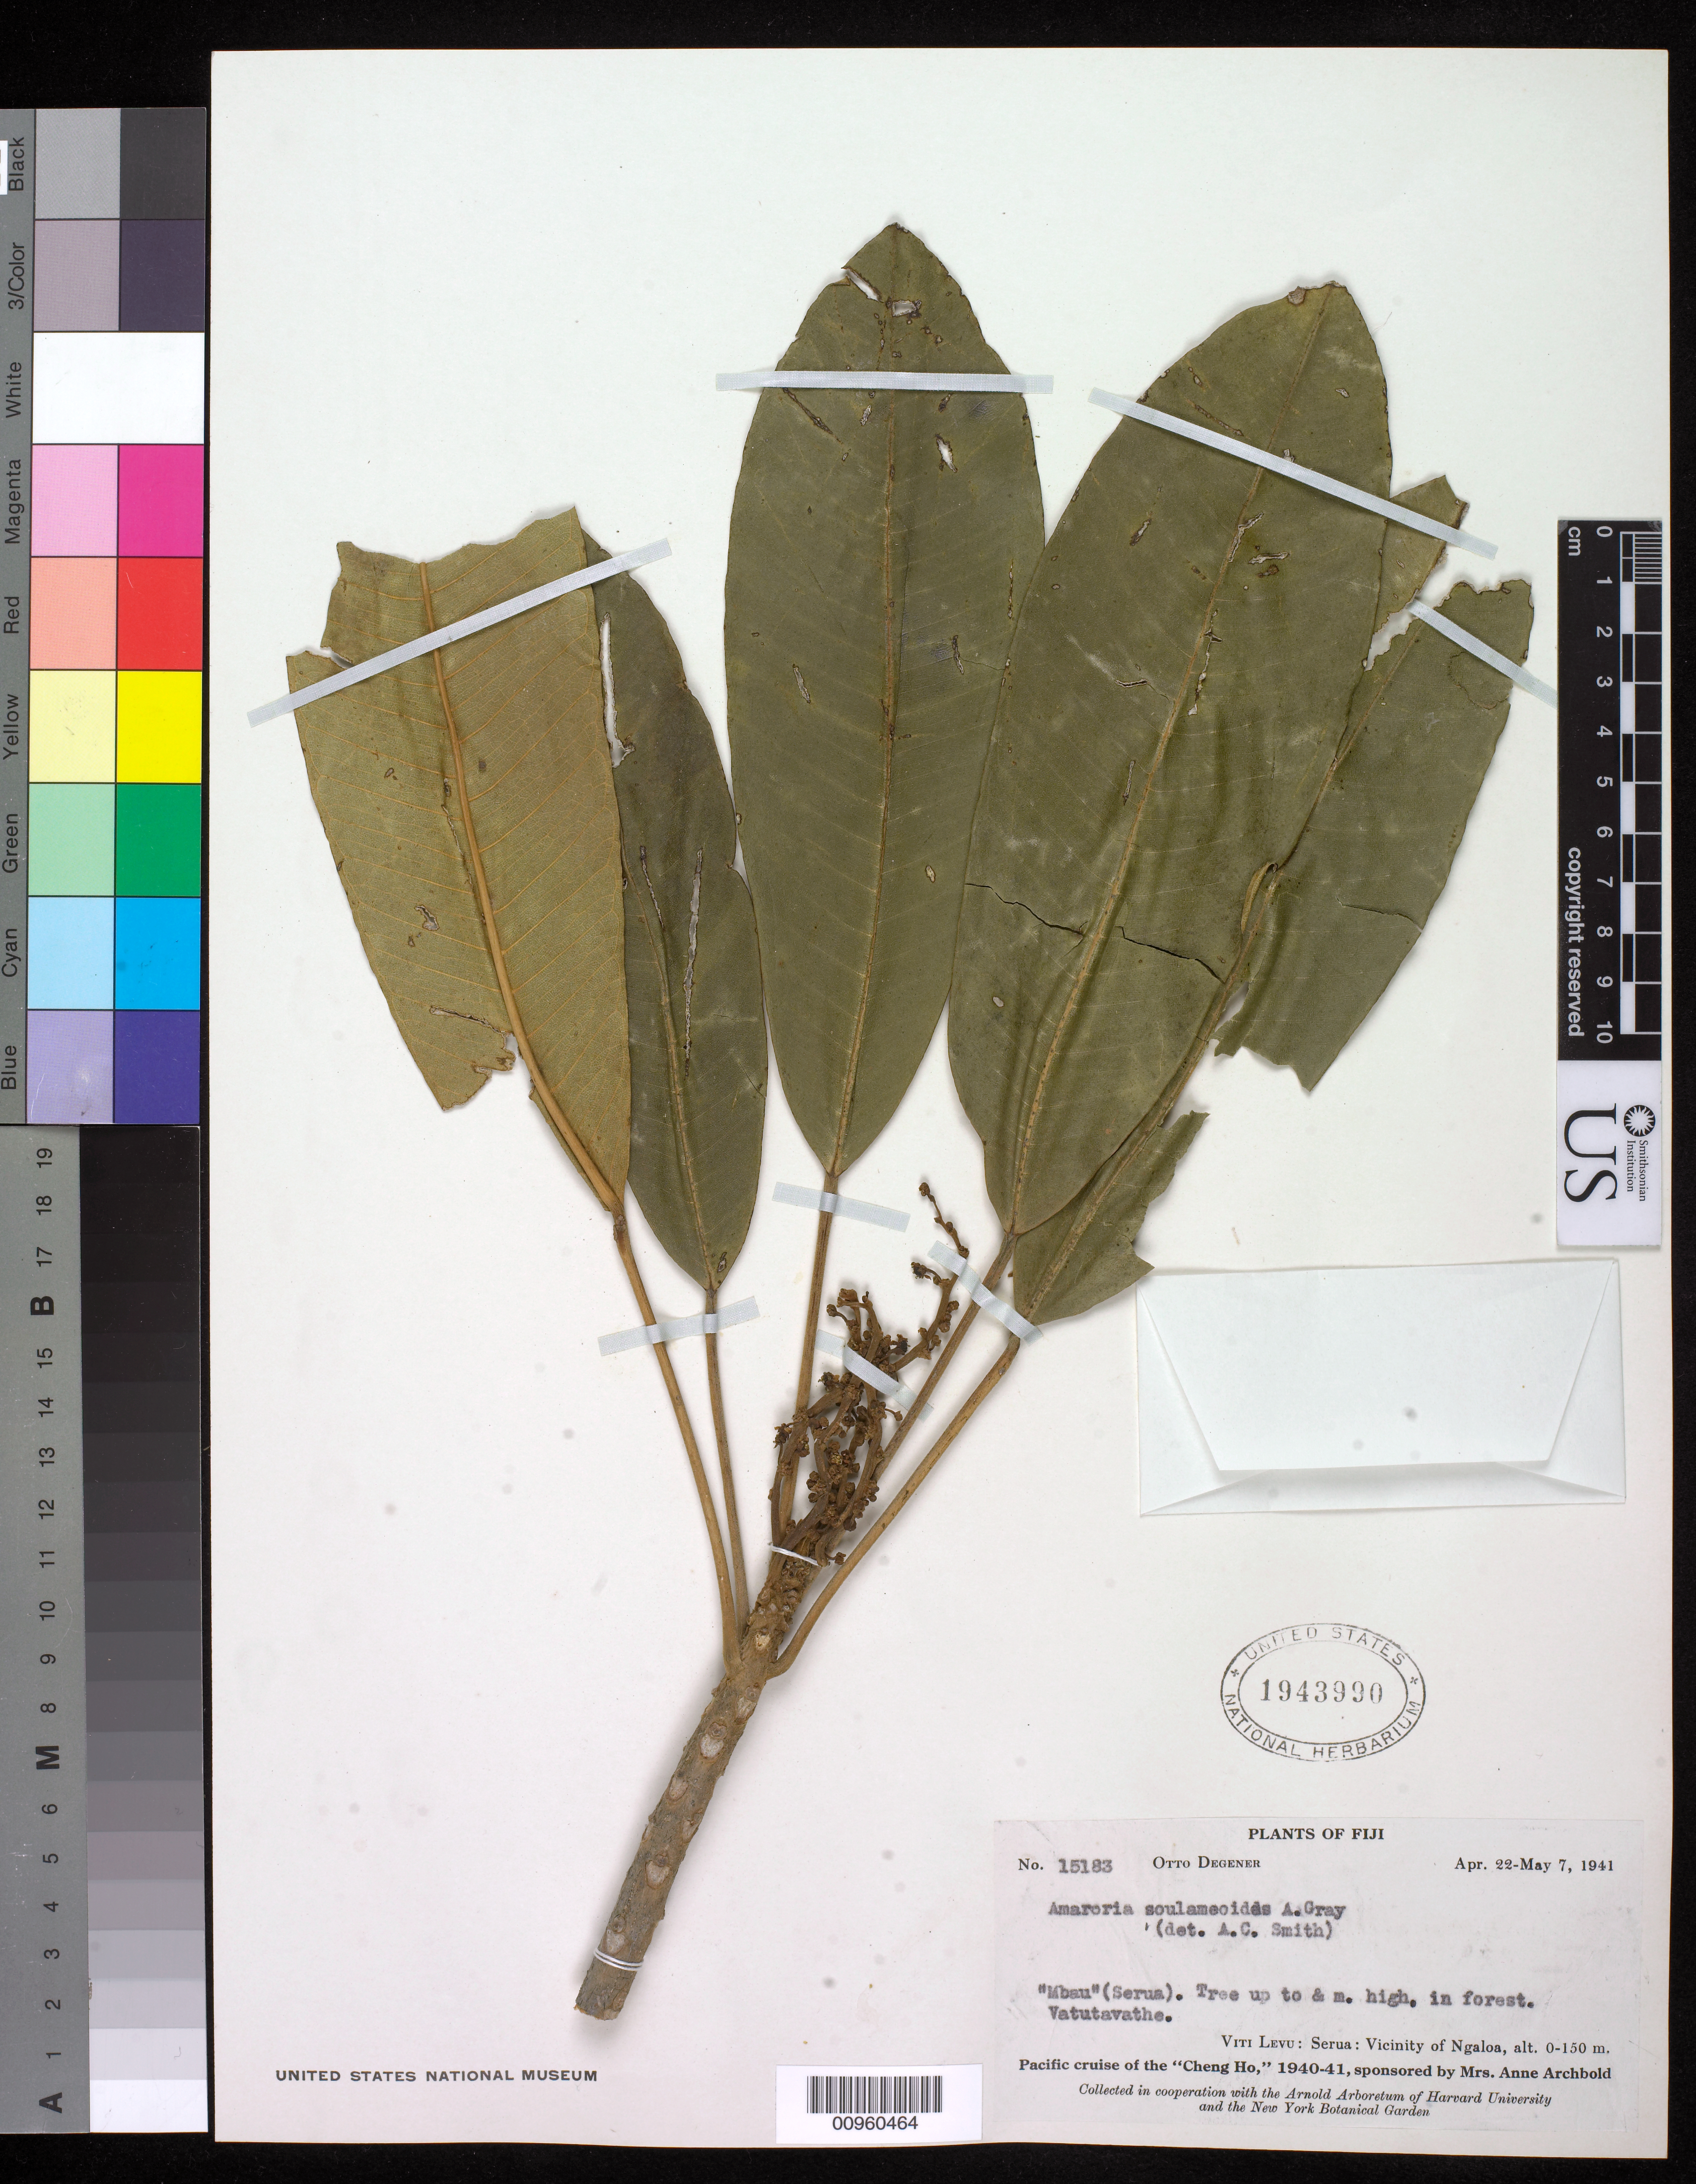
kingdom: Plantae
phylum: Tracheophyta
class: Magnoliopsida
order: Sapindales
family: Simaroubaceae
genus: Soulamea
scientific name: Soulamea soulameoides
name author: (A. Gray) Noot.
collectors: C. A. Smith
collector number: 15183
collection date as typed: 22 Apr 1941 to 07 May 1941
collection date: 1941-04-22/1941-05-07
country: Fiji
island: Viti Levu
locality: Serua, Vicinity of Ngaloa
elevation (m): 0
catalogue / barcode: US 1943990